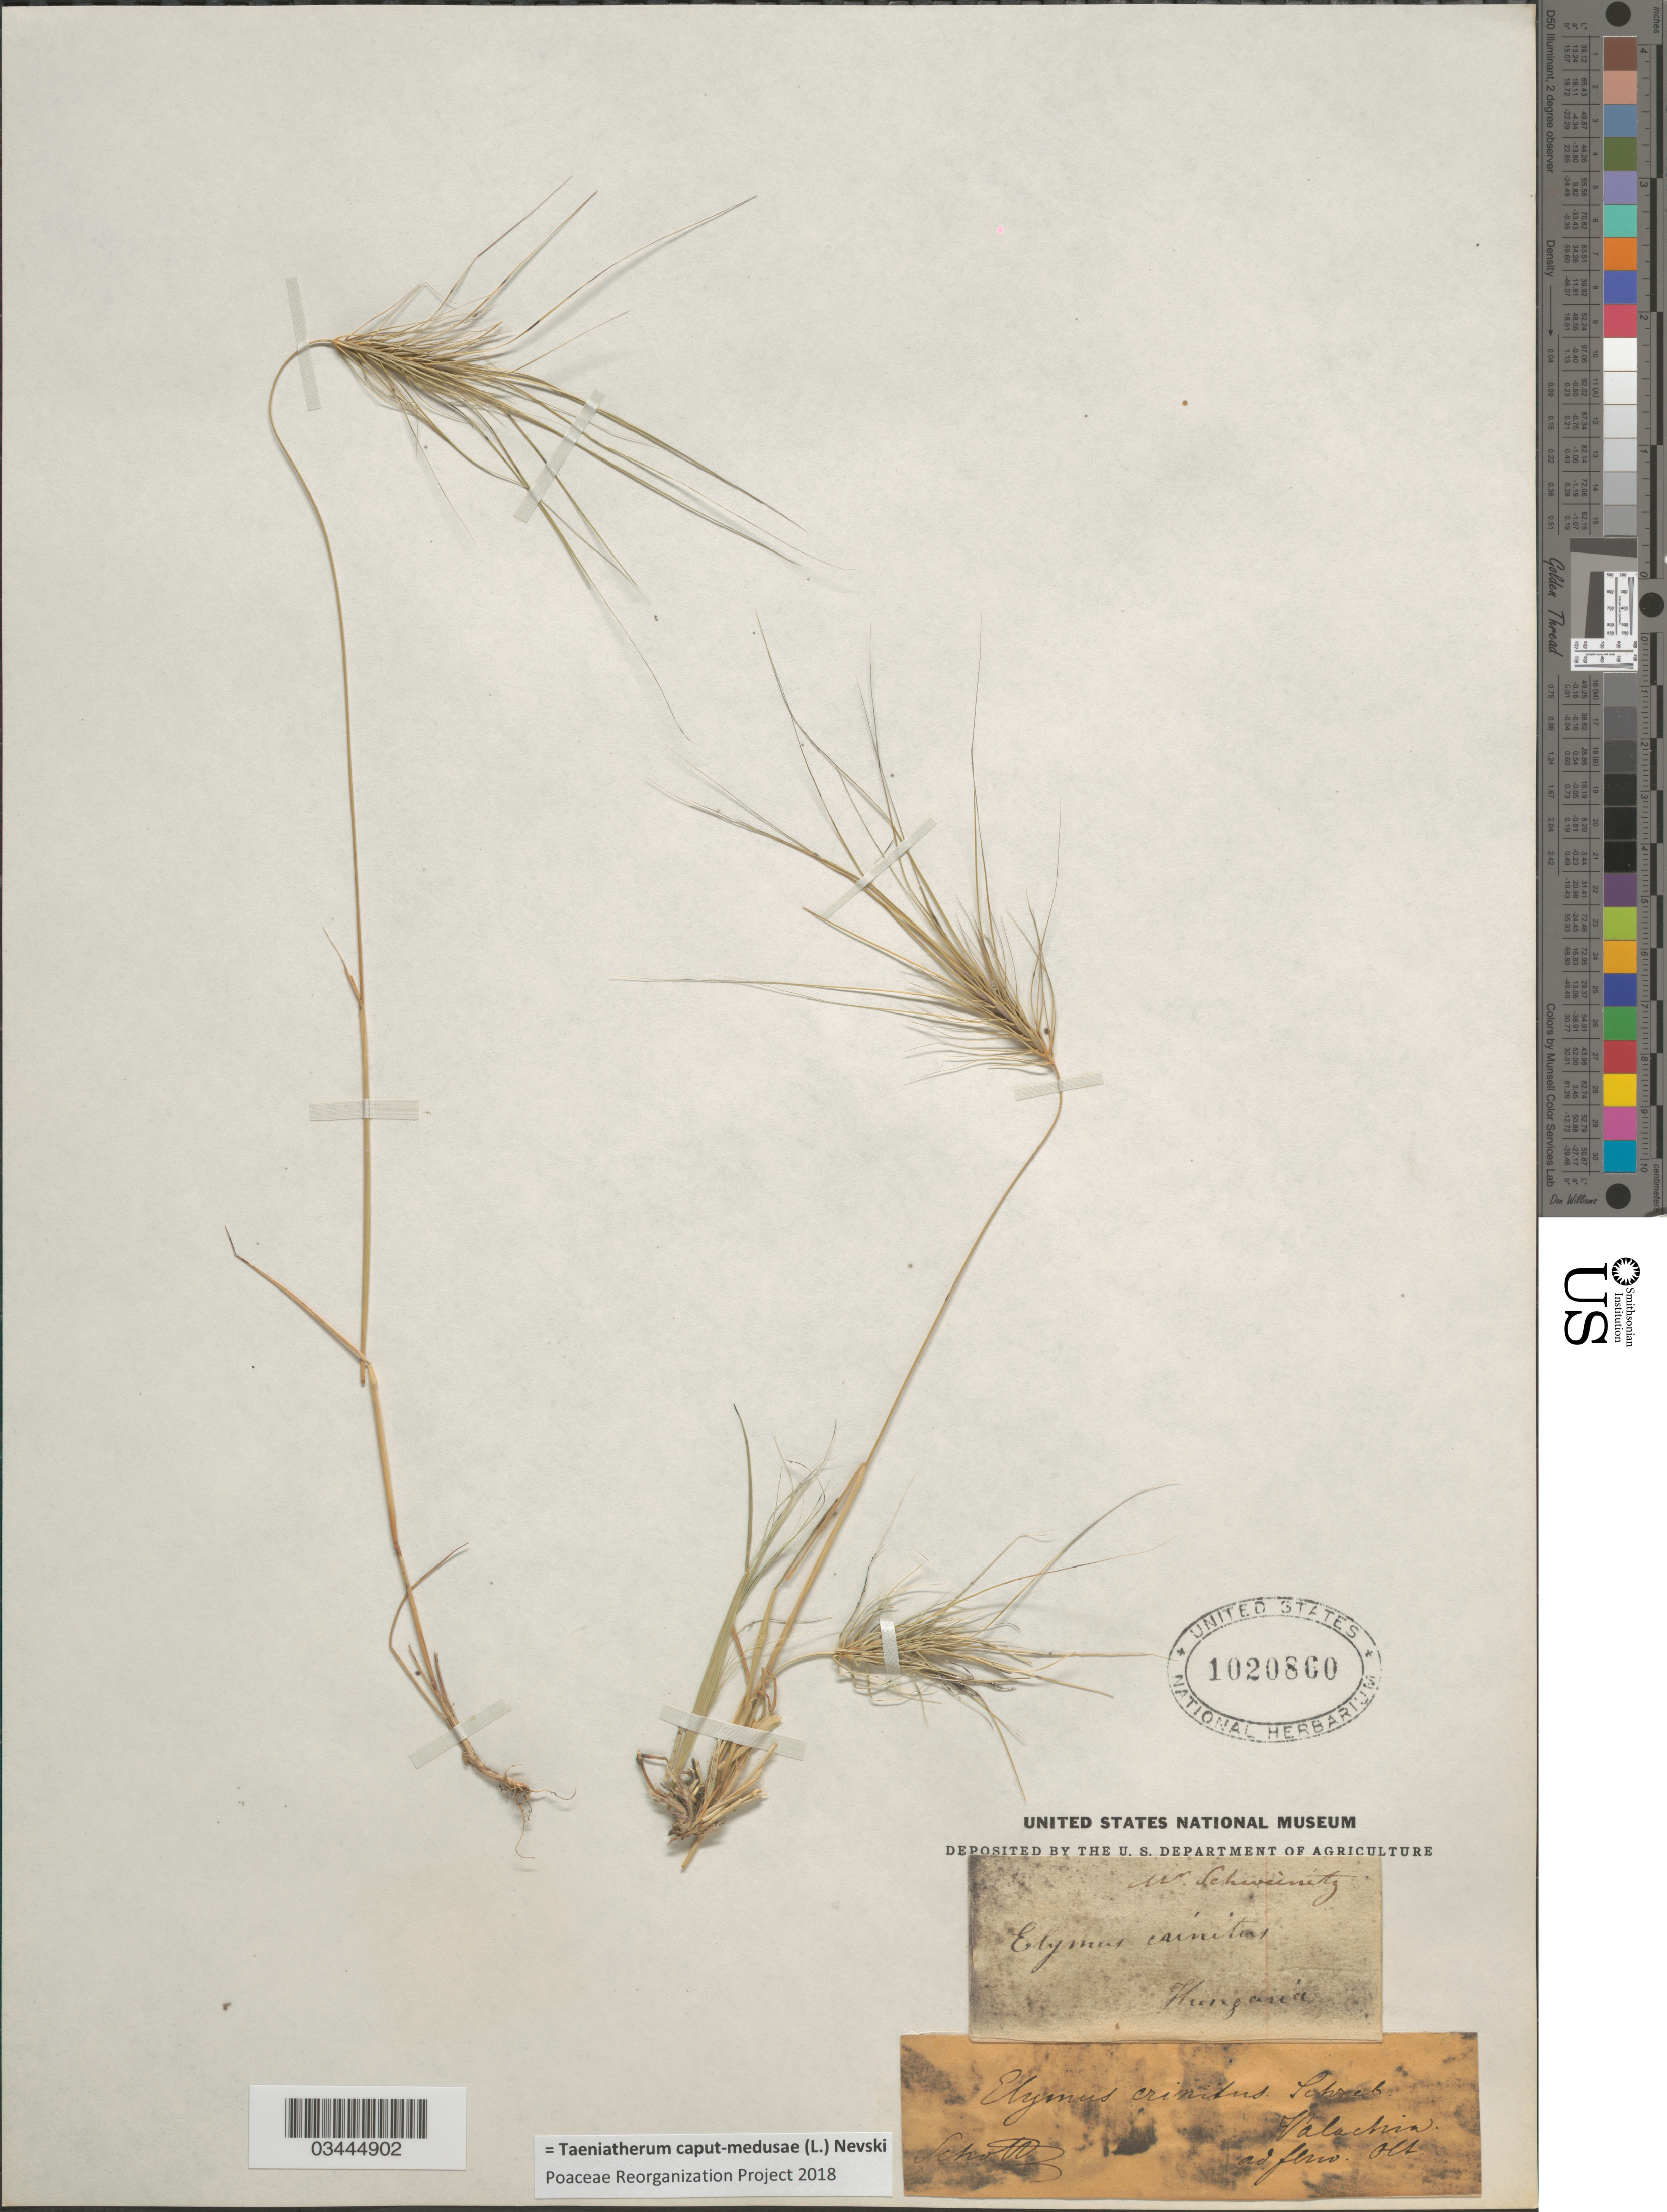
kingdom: Plantae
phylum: Tracheophyta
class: Liliopsida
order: Poales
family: Poaceae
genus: Taeniatherum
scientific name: Taeniatherum caput-medusae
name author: L.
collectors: -. Schottz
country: Romania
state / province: Olt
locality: Valachia ad fluv. Olt.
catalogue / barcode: US 1020860-2